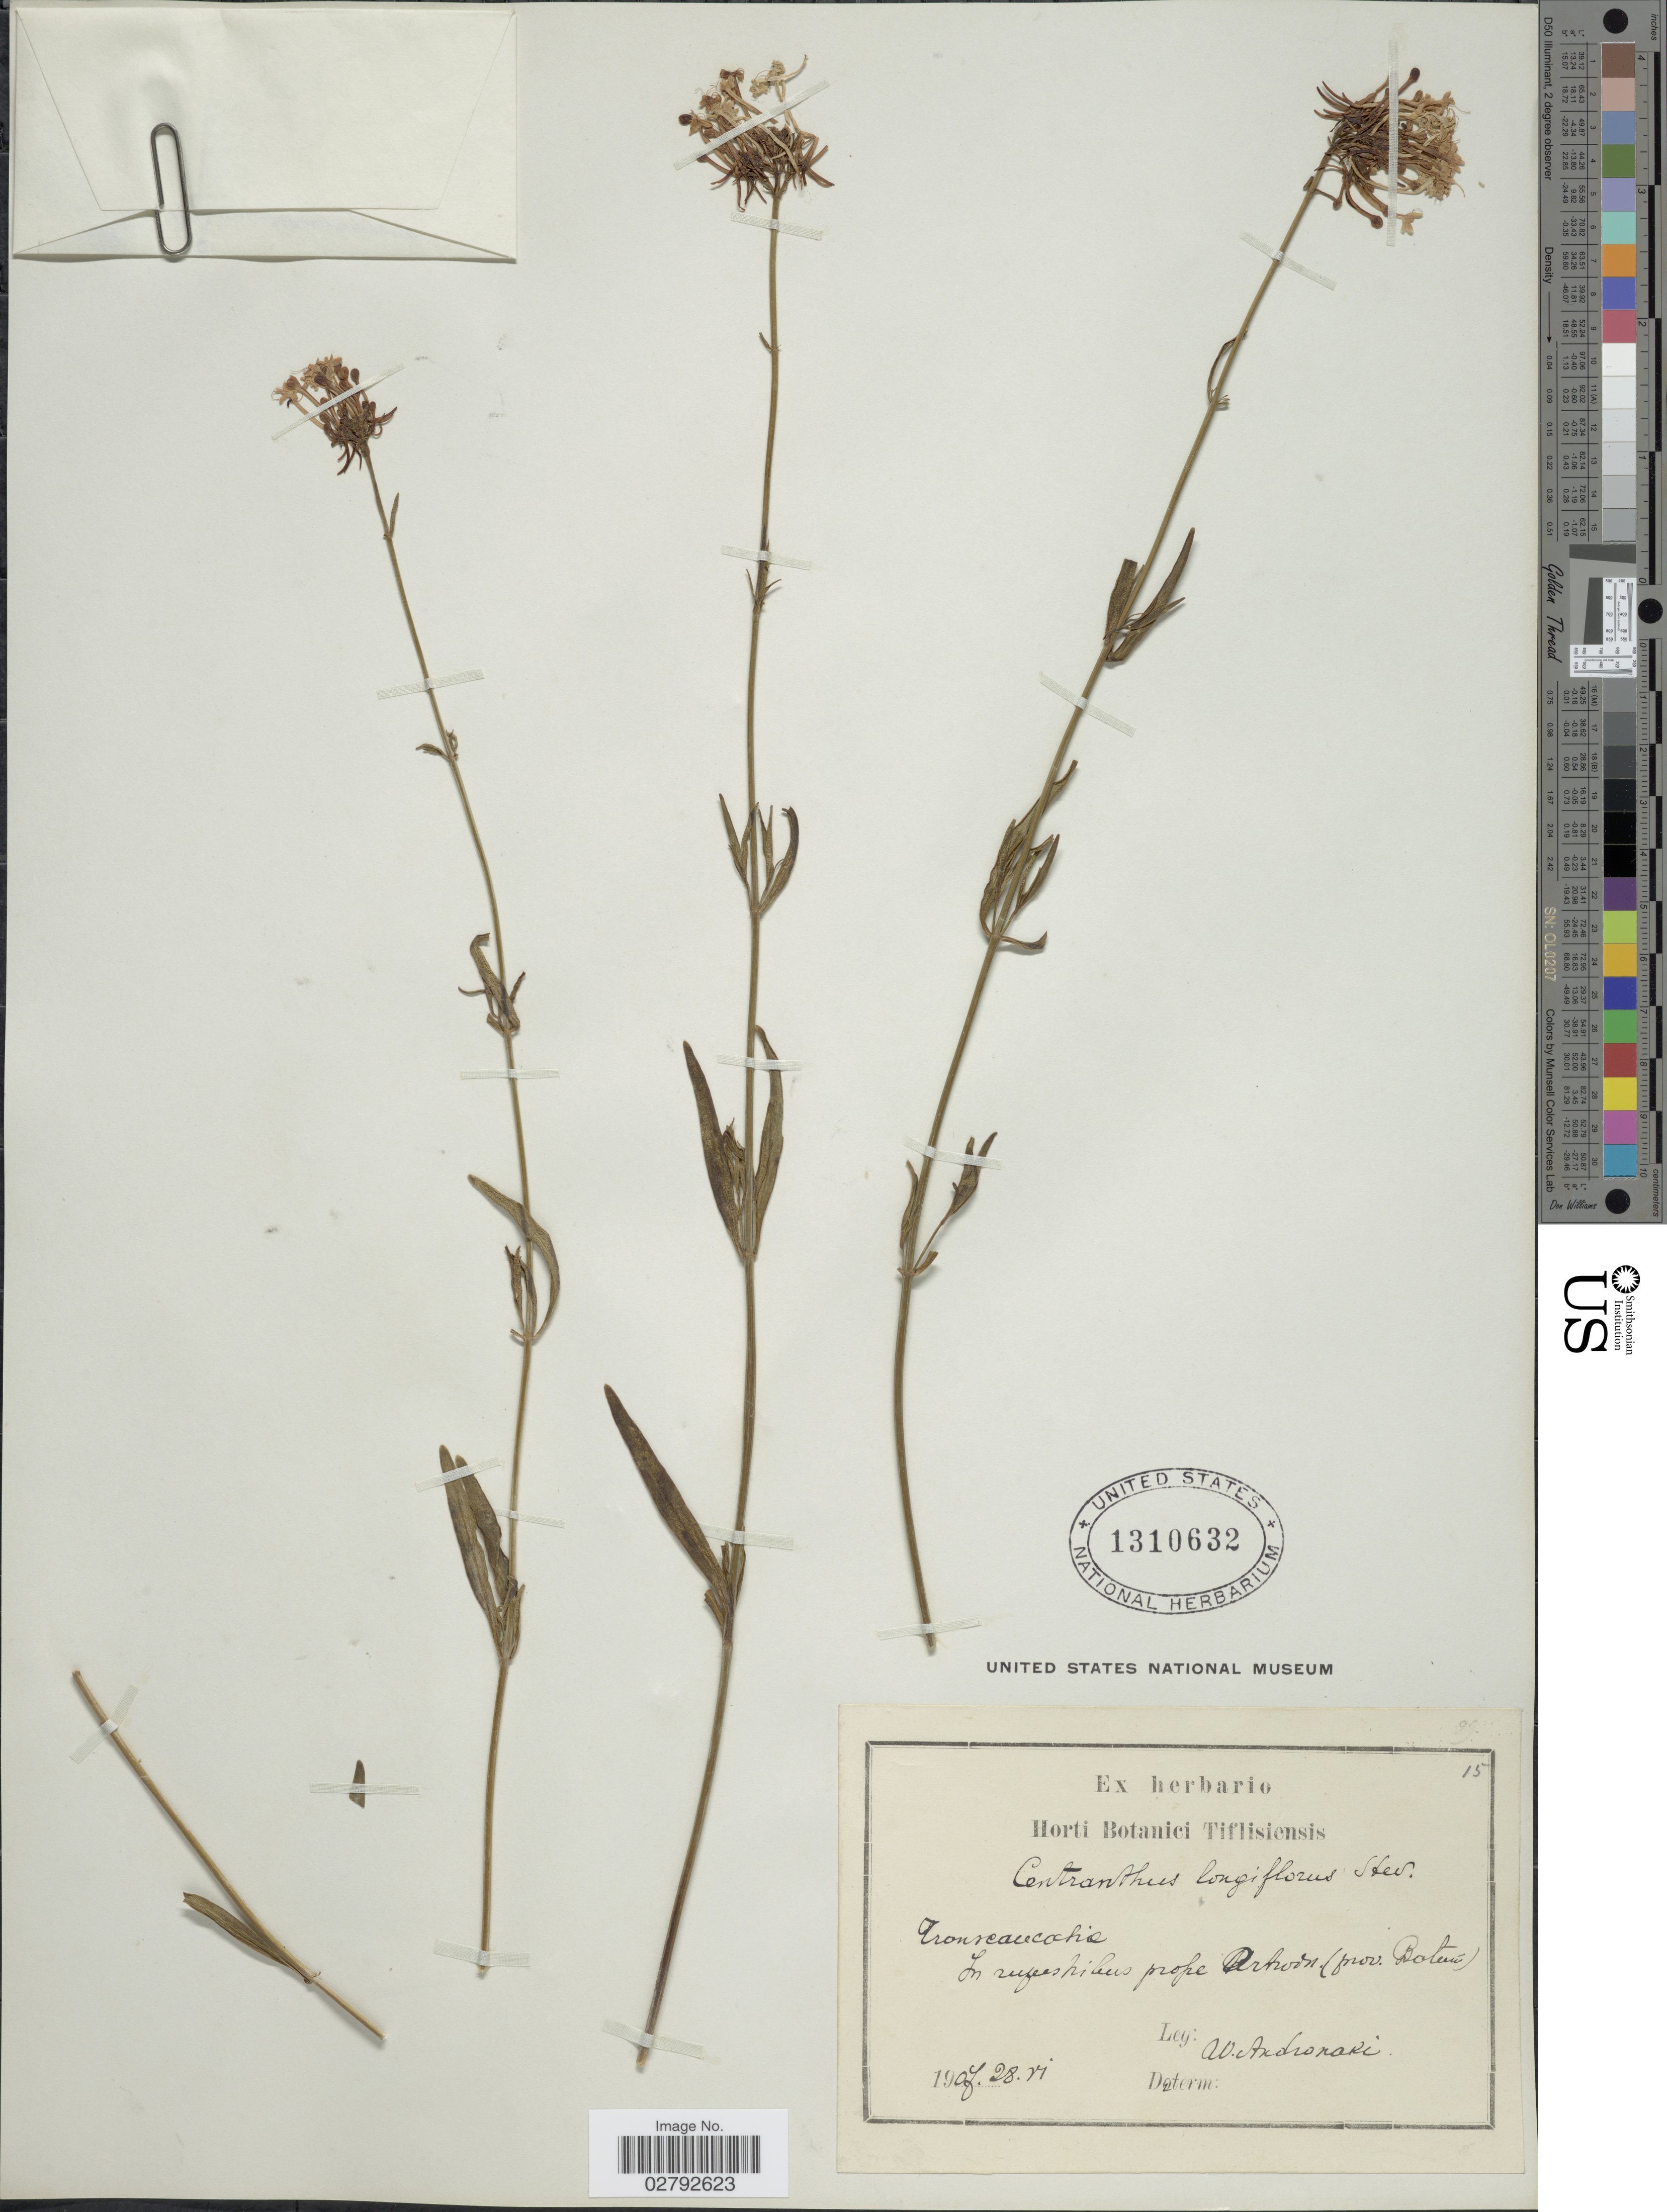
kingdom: Plantae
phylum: Tracheophyta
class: Magnoliopsida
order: Dipsacales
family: Caprifoliaceae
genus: Centranthus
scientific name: Centranthus longiflorus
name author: Steven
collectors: W. Andronaki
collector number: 15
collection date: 1907-06-28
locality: Transcaucochie: In rupestibus prope Artrodn (prov. Botein) [interpreted]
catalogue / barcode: US 1310632